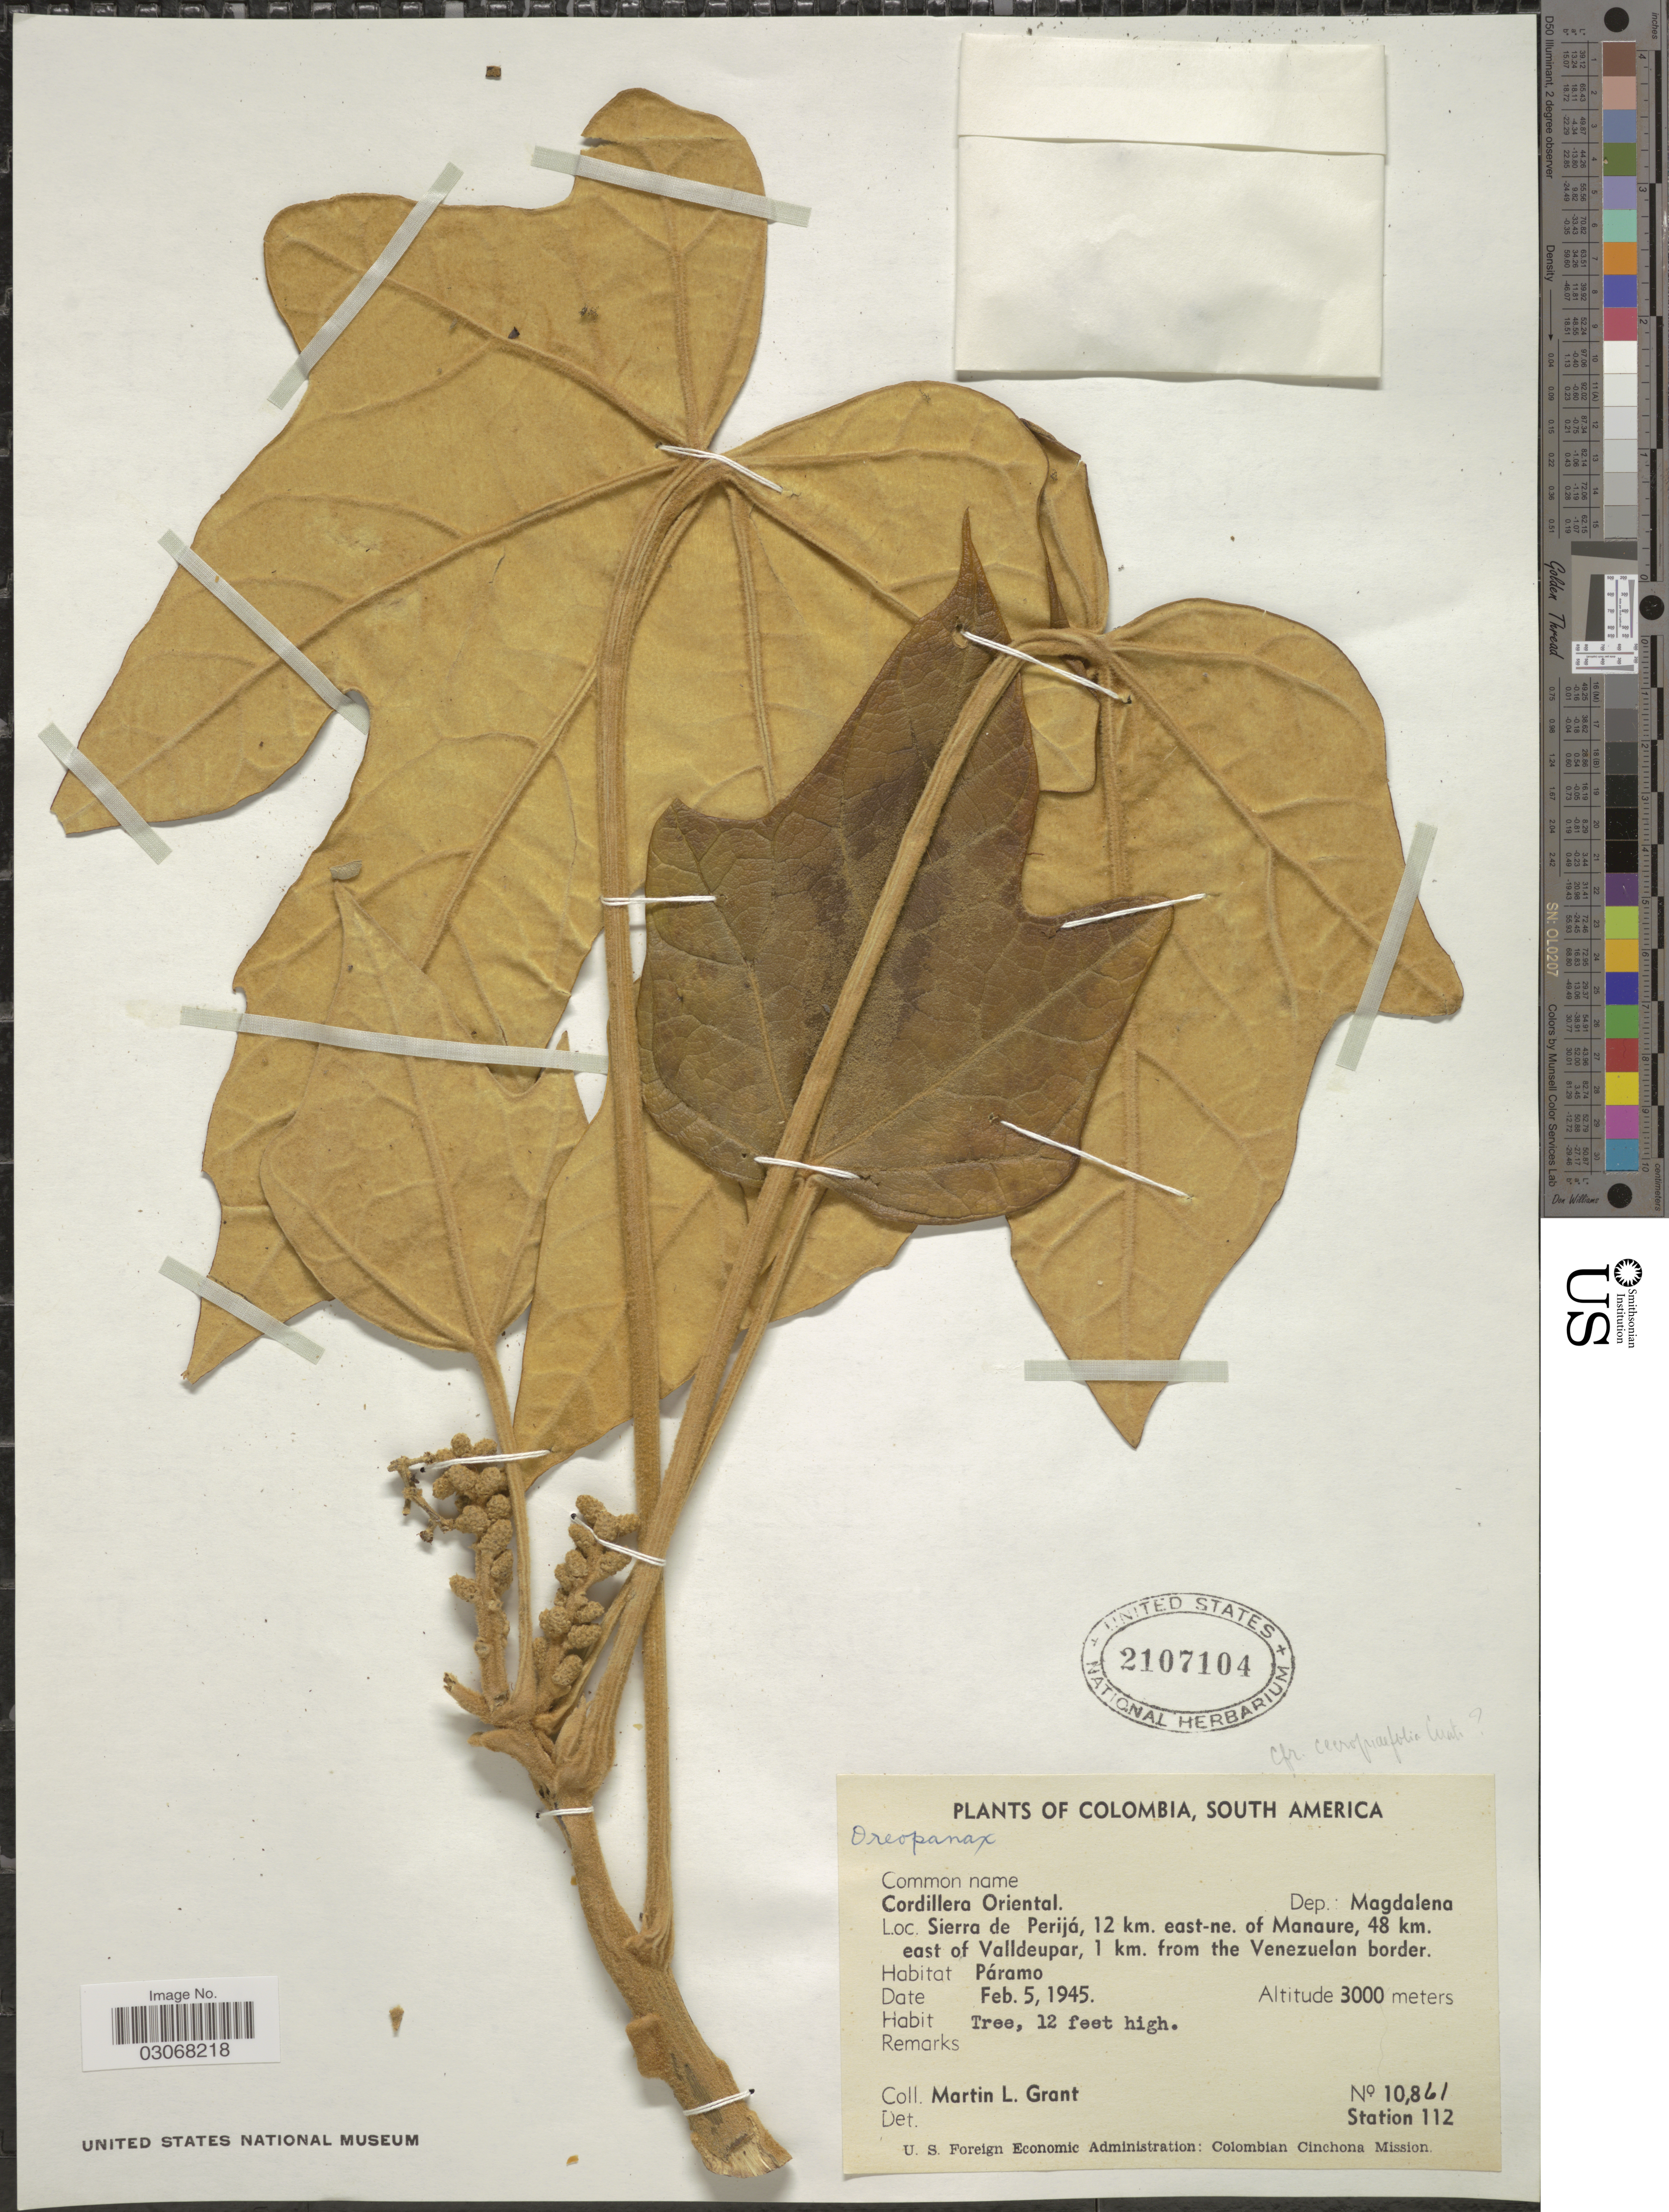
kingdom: Plantae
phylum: Tracheophyta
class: Magnoliopsida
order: Apiales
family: Araliaceae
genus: Oreopanax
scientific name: Oreopanax sp.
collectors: M. L. Grant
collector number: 10861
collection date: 1945-02-05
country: Colombia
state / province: Magdalena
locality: Cordillera Oriental. Dep.: Magdalena. Sierra de Perijá, 12 km. east-ne. of Manaure, 48 km. east of Valldeupar, 1 km. from the Venezuelan border.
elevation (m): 3000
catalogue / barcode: US 2107104